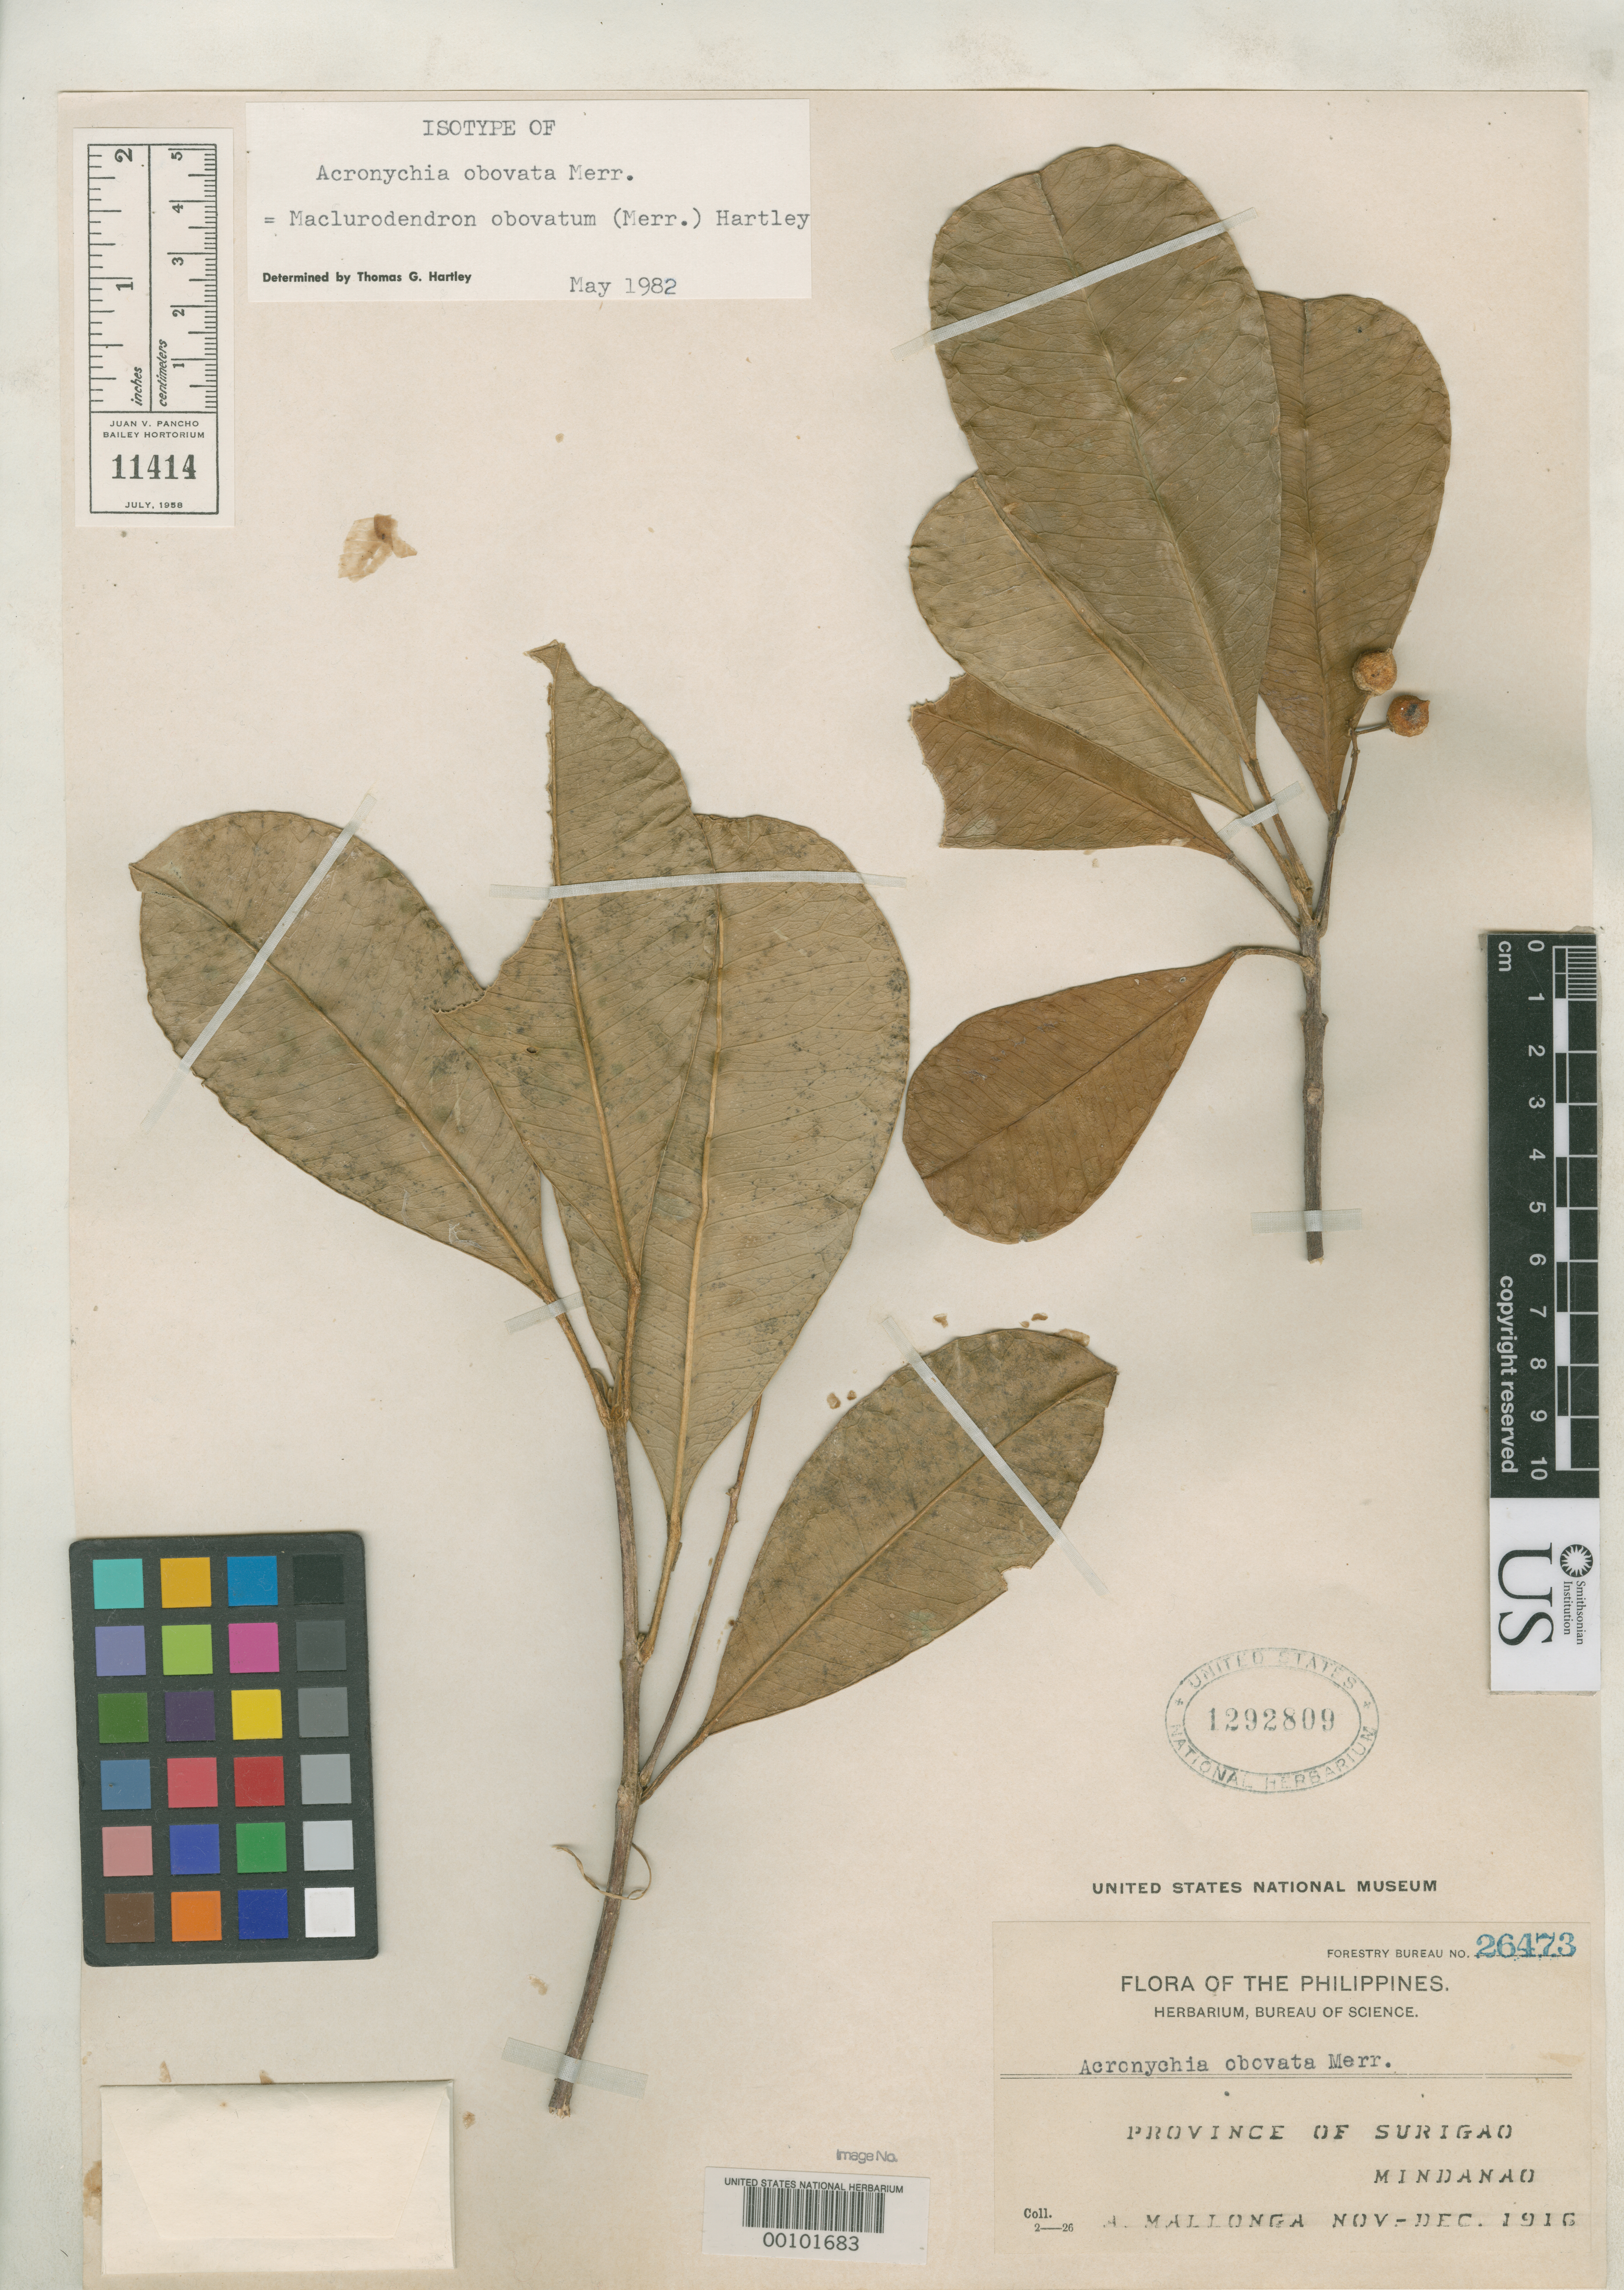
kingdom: Plantae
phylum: Tracheophyta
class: Magnoliopsida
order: Sapindales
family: Rutaceae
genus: Acronychia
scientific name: Acronychia obovata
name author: Merr.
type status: Isotype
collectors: A. Mallonga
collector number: Bur. Sci. 26473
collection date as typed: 13 Dec 1916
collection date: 1916-12-13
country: Philippines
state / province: Caraga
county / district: Surigao del Norte / Surigao del Sur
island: Mindanao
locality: Manangas, Carrascal.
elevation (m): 50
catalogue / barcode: US 1292809